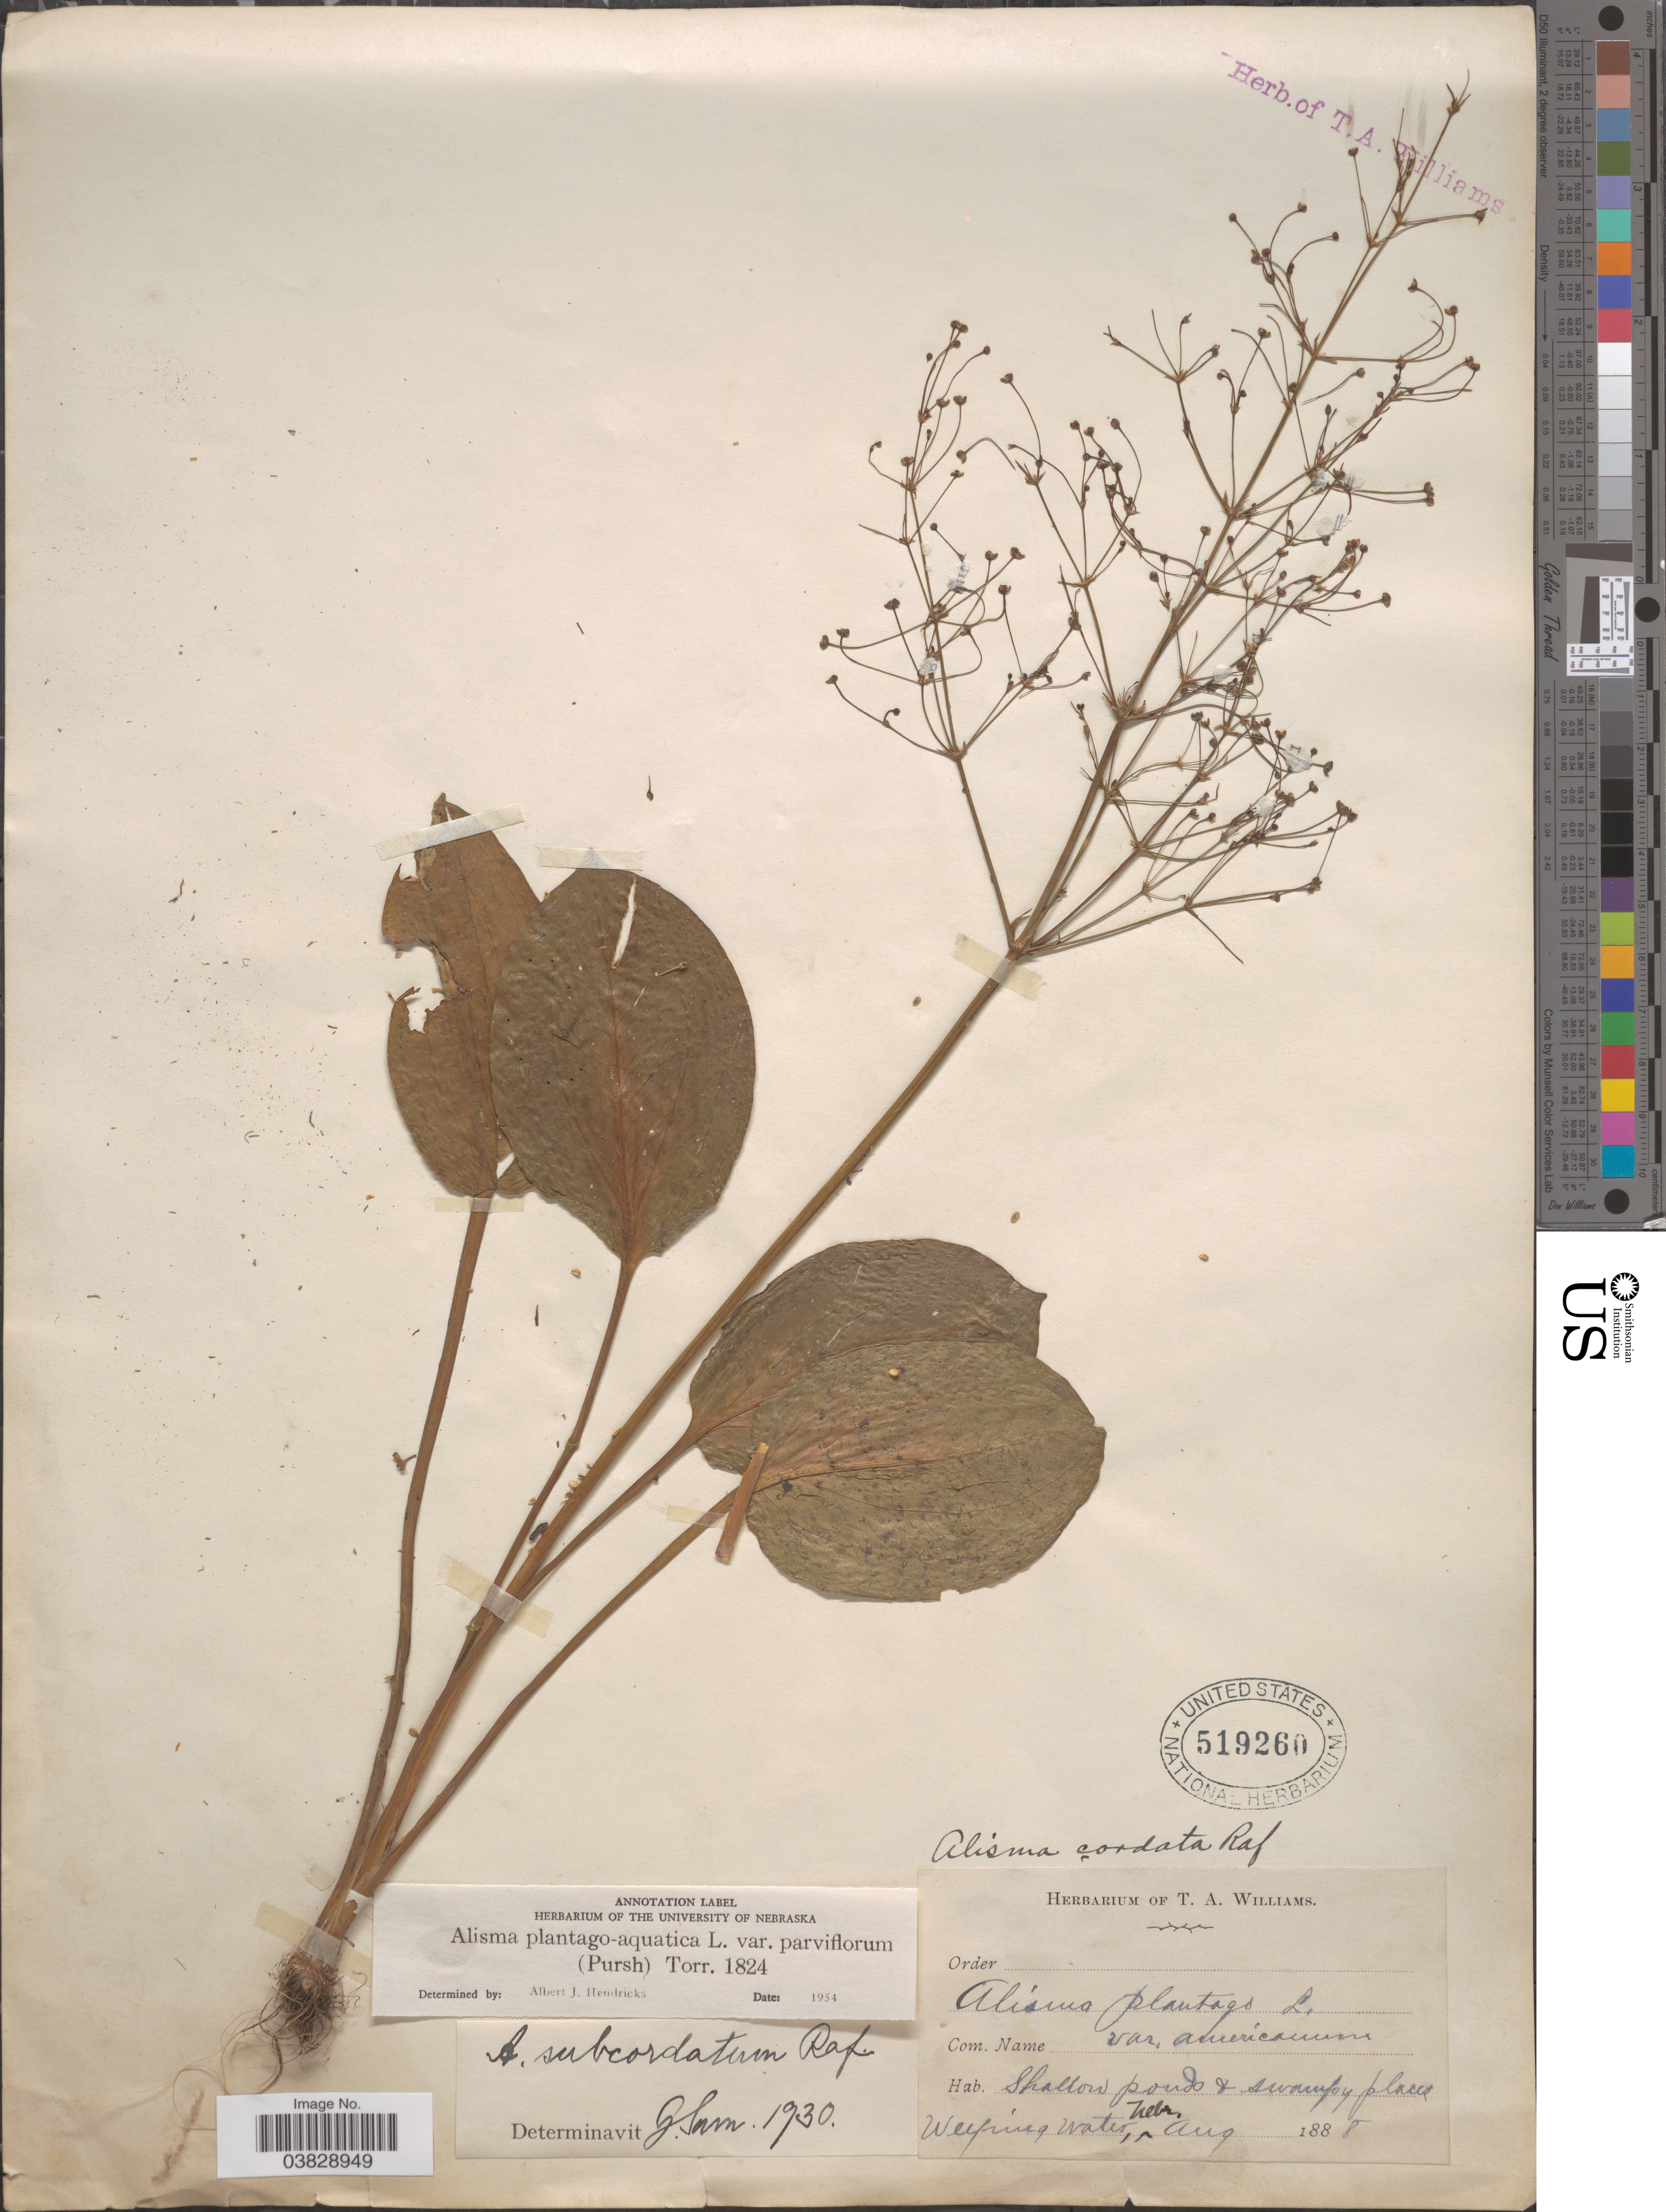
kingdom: Plantae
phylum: Tracheophyta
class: Liliopsida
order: Alismatales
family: Alismataceae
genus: Alisma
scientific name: Alisma plantago-aquatica var. parviflorum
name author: (Pursh) Torr.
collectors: ex herb. Thos. A. Williams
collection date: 1888-08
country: United States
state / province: Nebraska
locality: Shallow ponds & swampy places. Weeping Water.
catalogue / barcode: US 519260